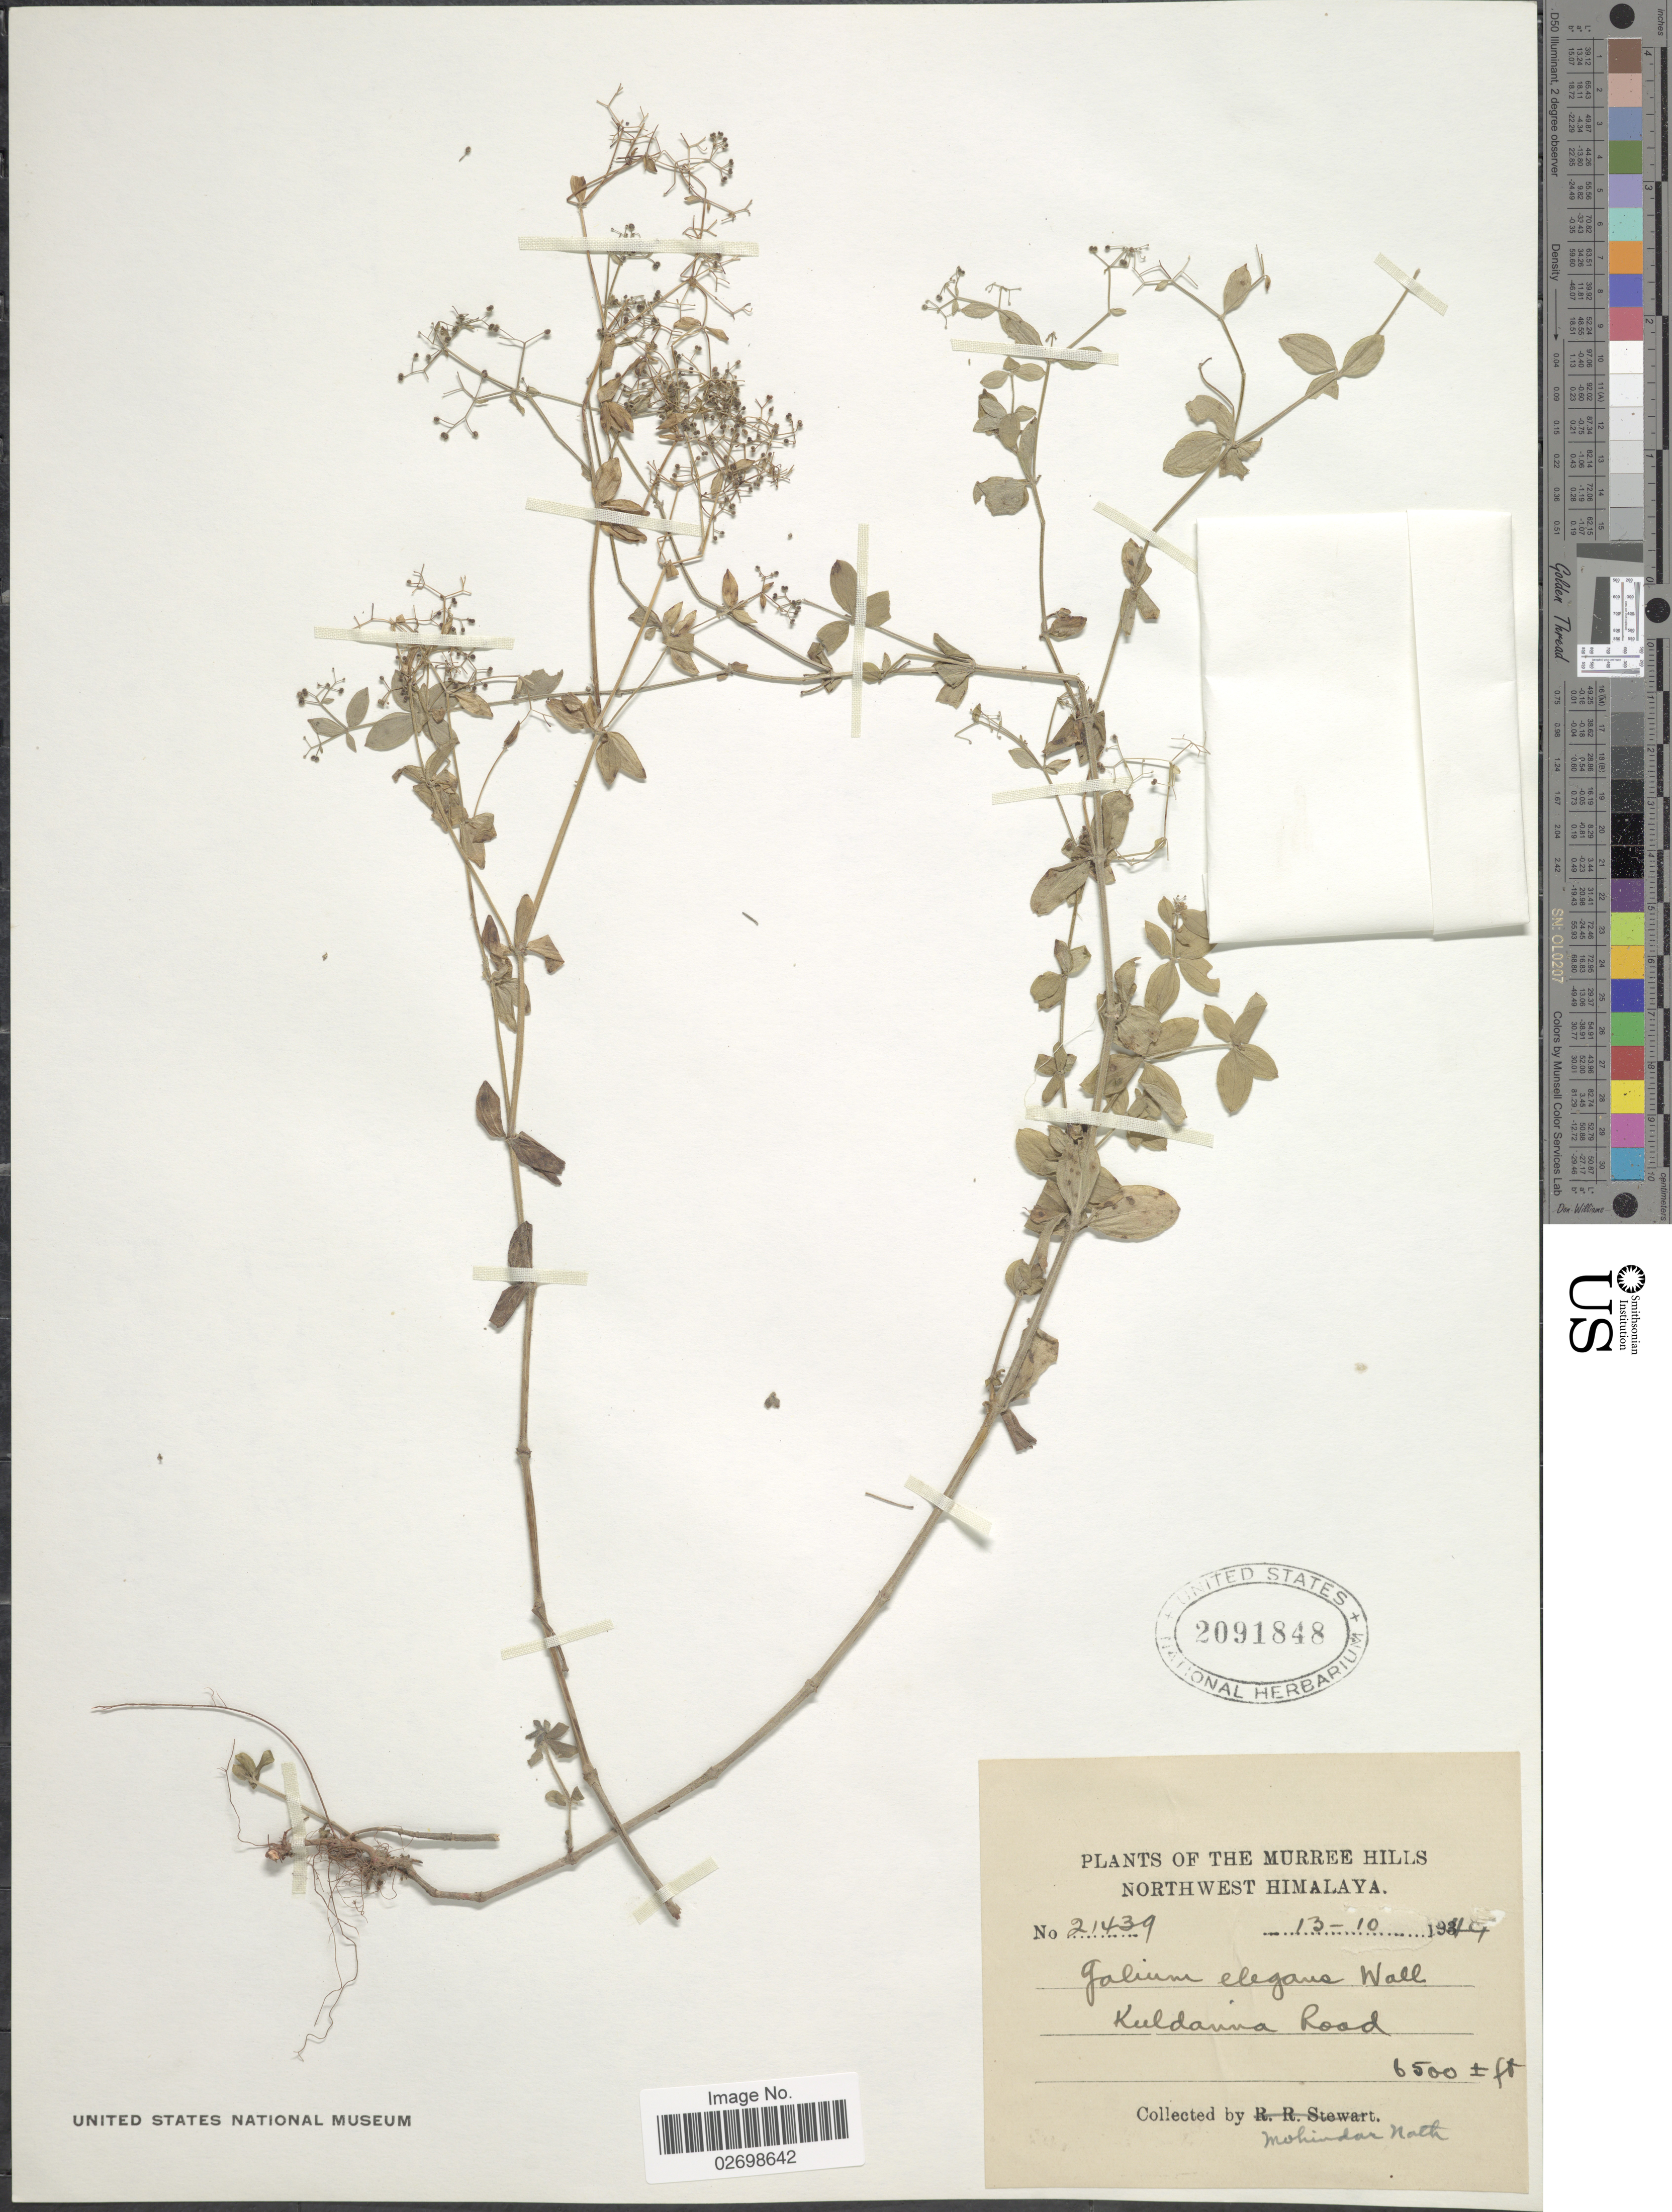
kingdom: Plantae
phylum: Tracheophyta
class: Magnoliopsida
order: Gentianales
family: Rubiaceae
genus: Galium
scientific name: Galium elegans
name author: Wall.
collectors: M. Nath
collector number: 21439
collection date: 1944-10-13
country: Pakistan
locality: The Murree Hills, Northwest Himalaya, Kuldanna Road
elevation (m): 1981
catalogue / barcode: US 2091848